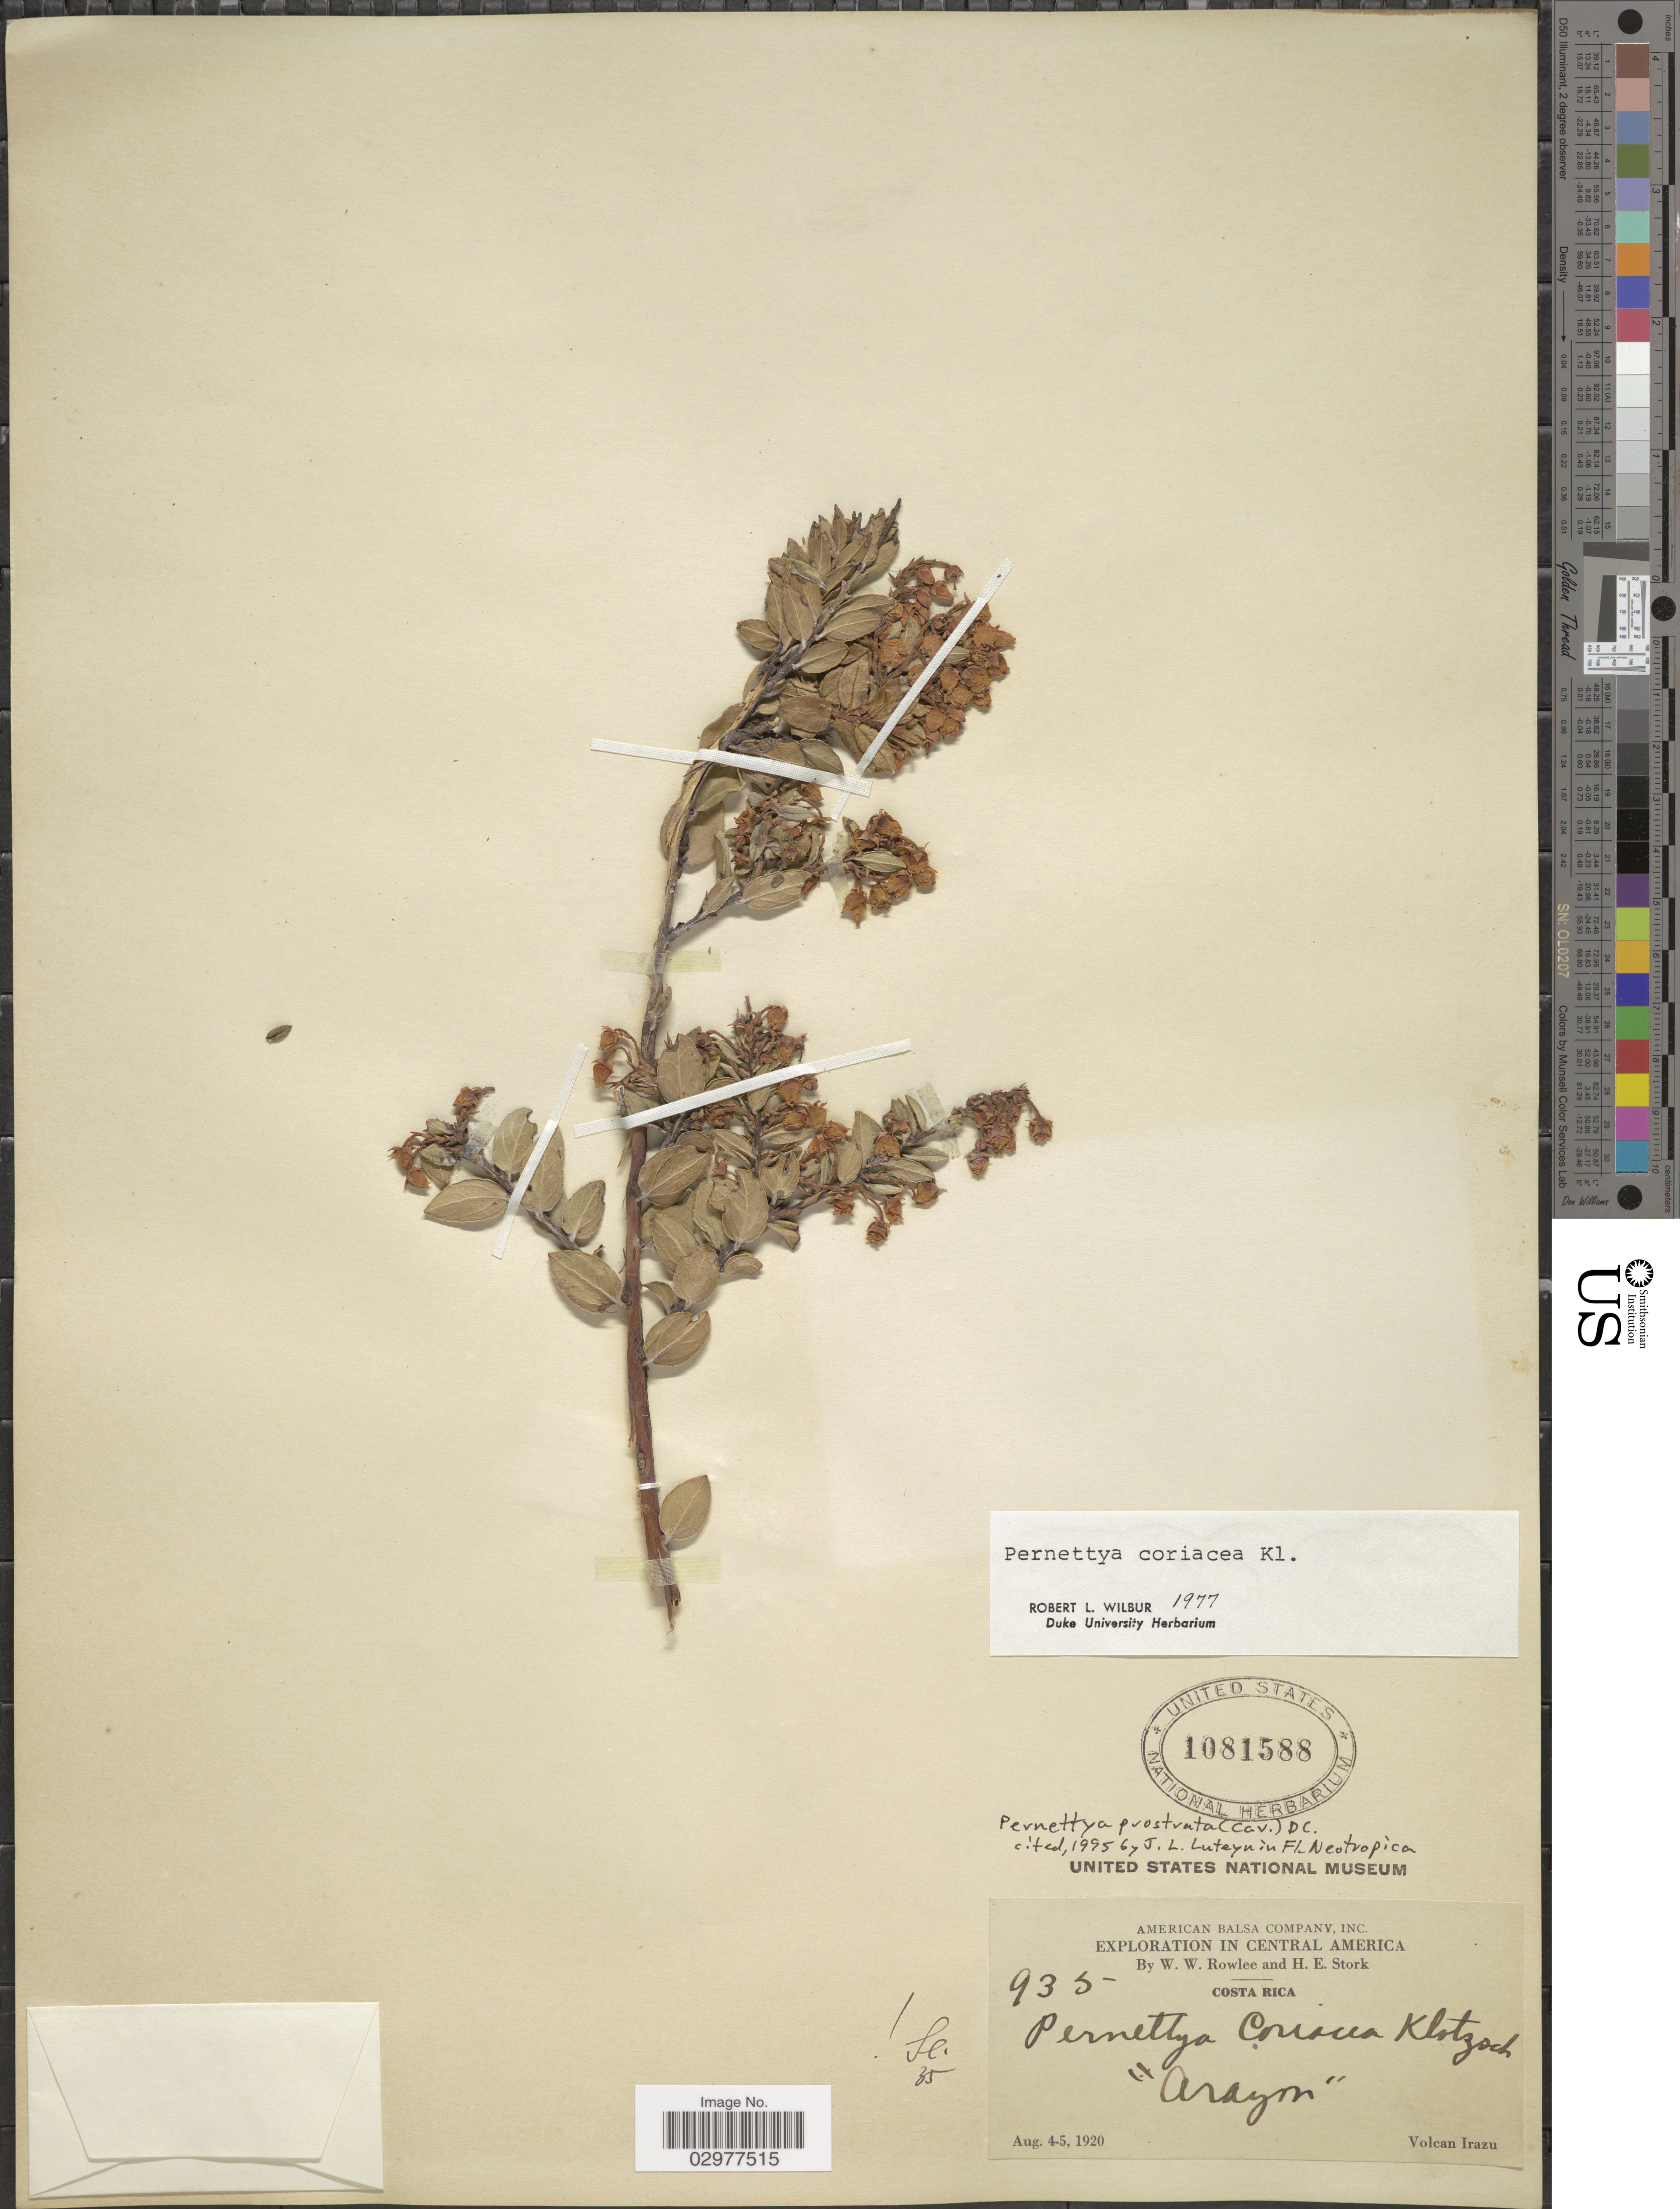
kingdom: Plantae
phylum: Tracheophyta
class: Magnoliopsida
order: Ericales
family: Ericaceae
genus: Pernettya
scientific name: Pernettya prostrata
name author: (Cav.) DC.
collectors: W. W. Rowlee & H. E. Stork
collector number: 935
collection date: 1920-08-04/1920-08-05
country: Costa Rica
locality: Volcan Irazu.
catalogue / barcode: US 1081588